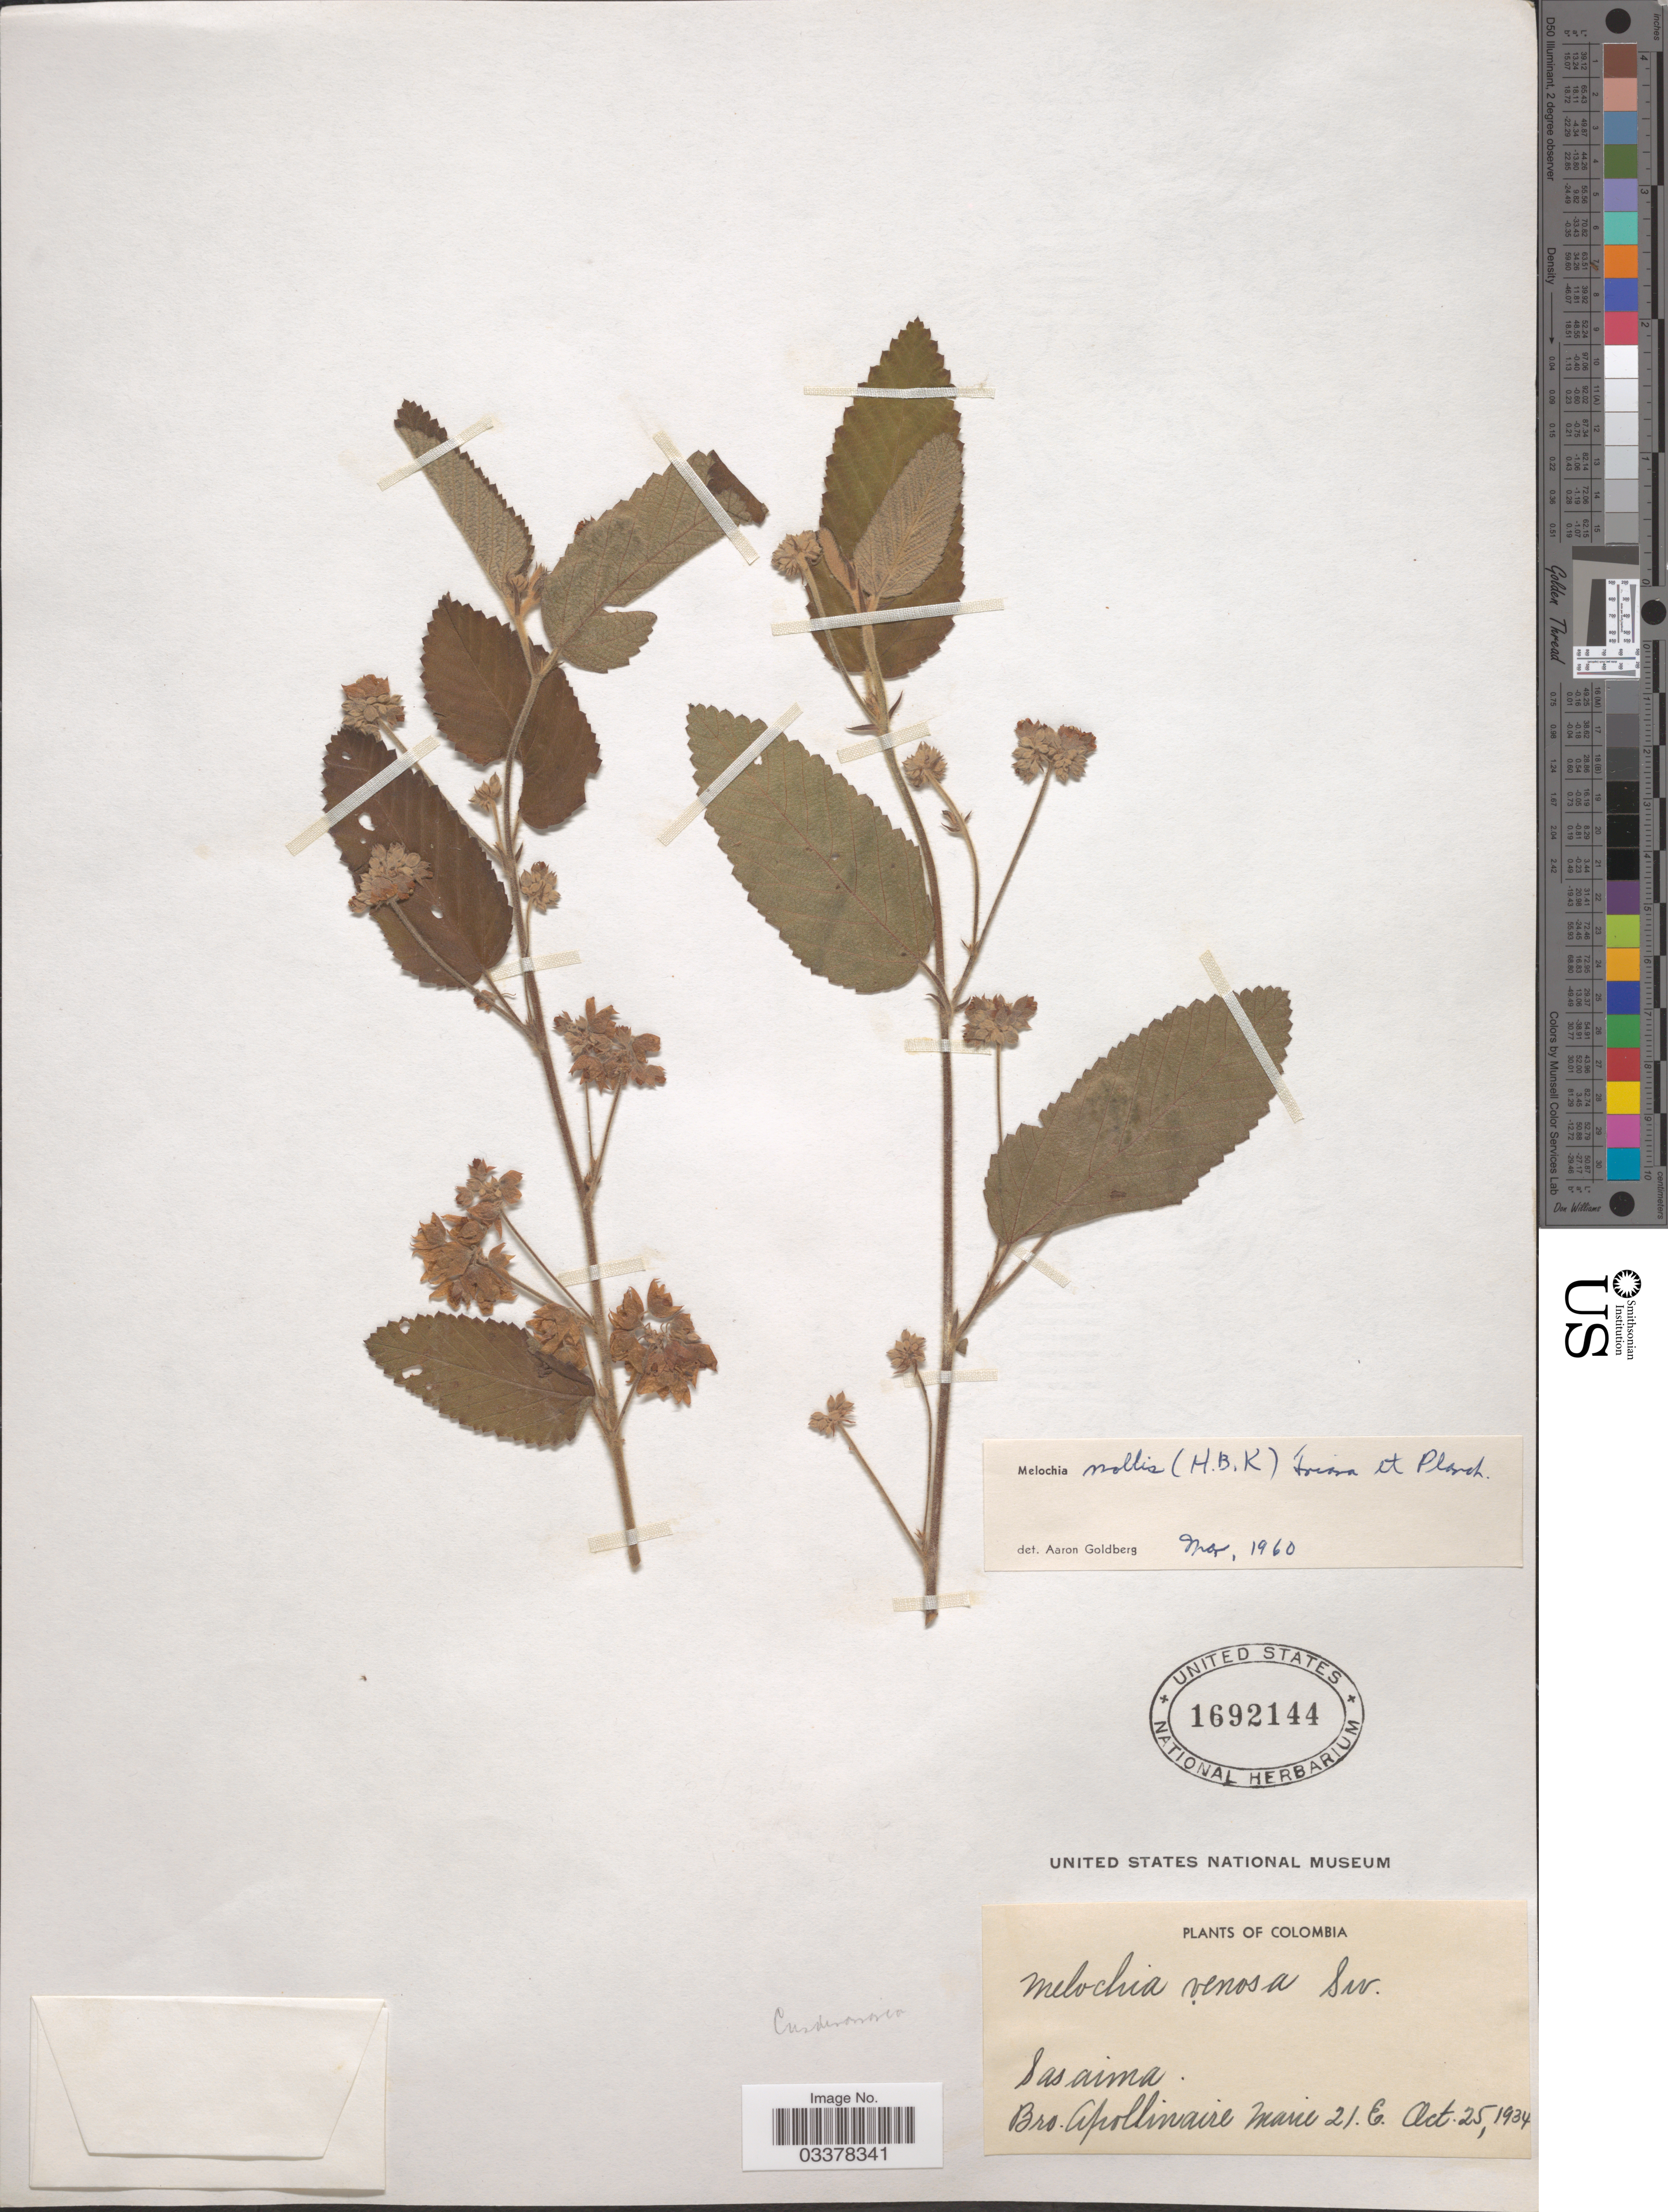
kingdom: Plantae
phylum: Tracheophyta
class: Magnoliopsida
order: Malvales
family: Malvaceae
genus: Melochia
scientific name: Melochia mollis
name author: (Kunth) Triana & Planch.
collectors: Bro. Apollinaire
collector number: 21 E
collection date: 1934-10-25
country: Colombia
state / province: Cundinamarca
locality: Sasaima.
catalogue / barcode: US 1692144